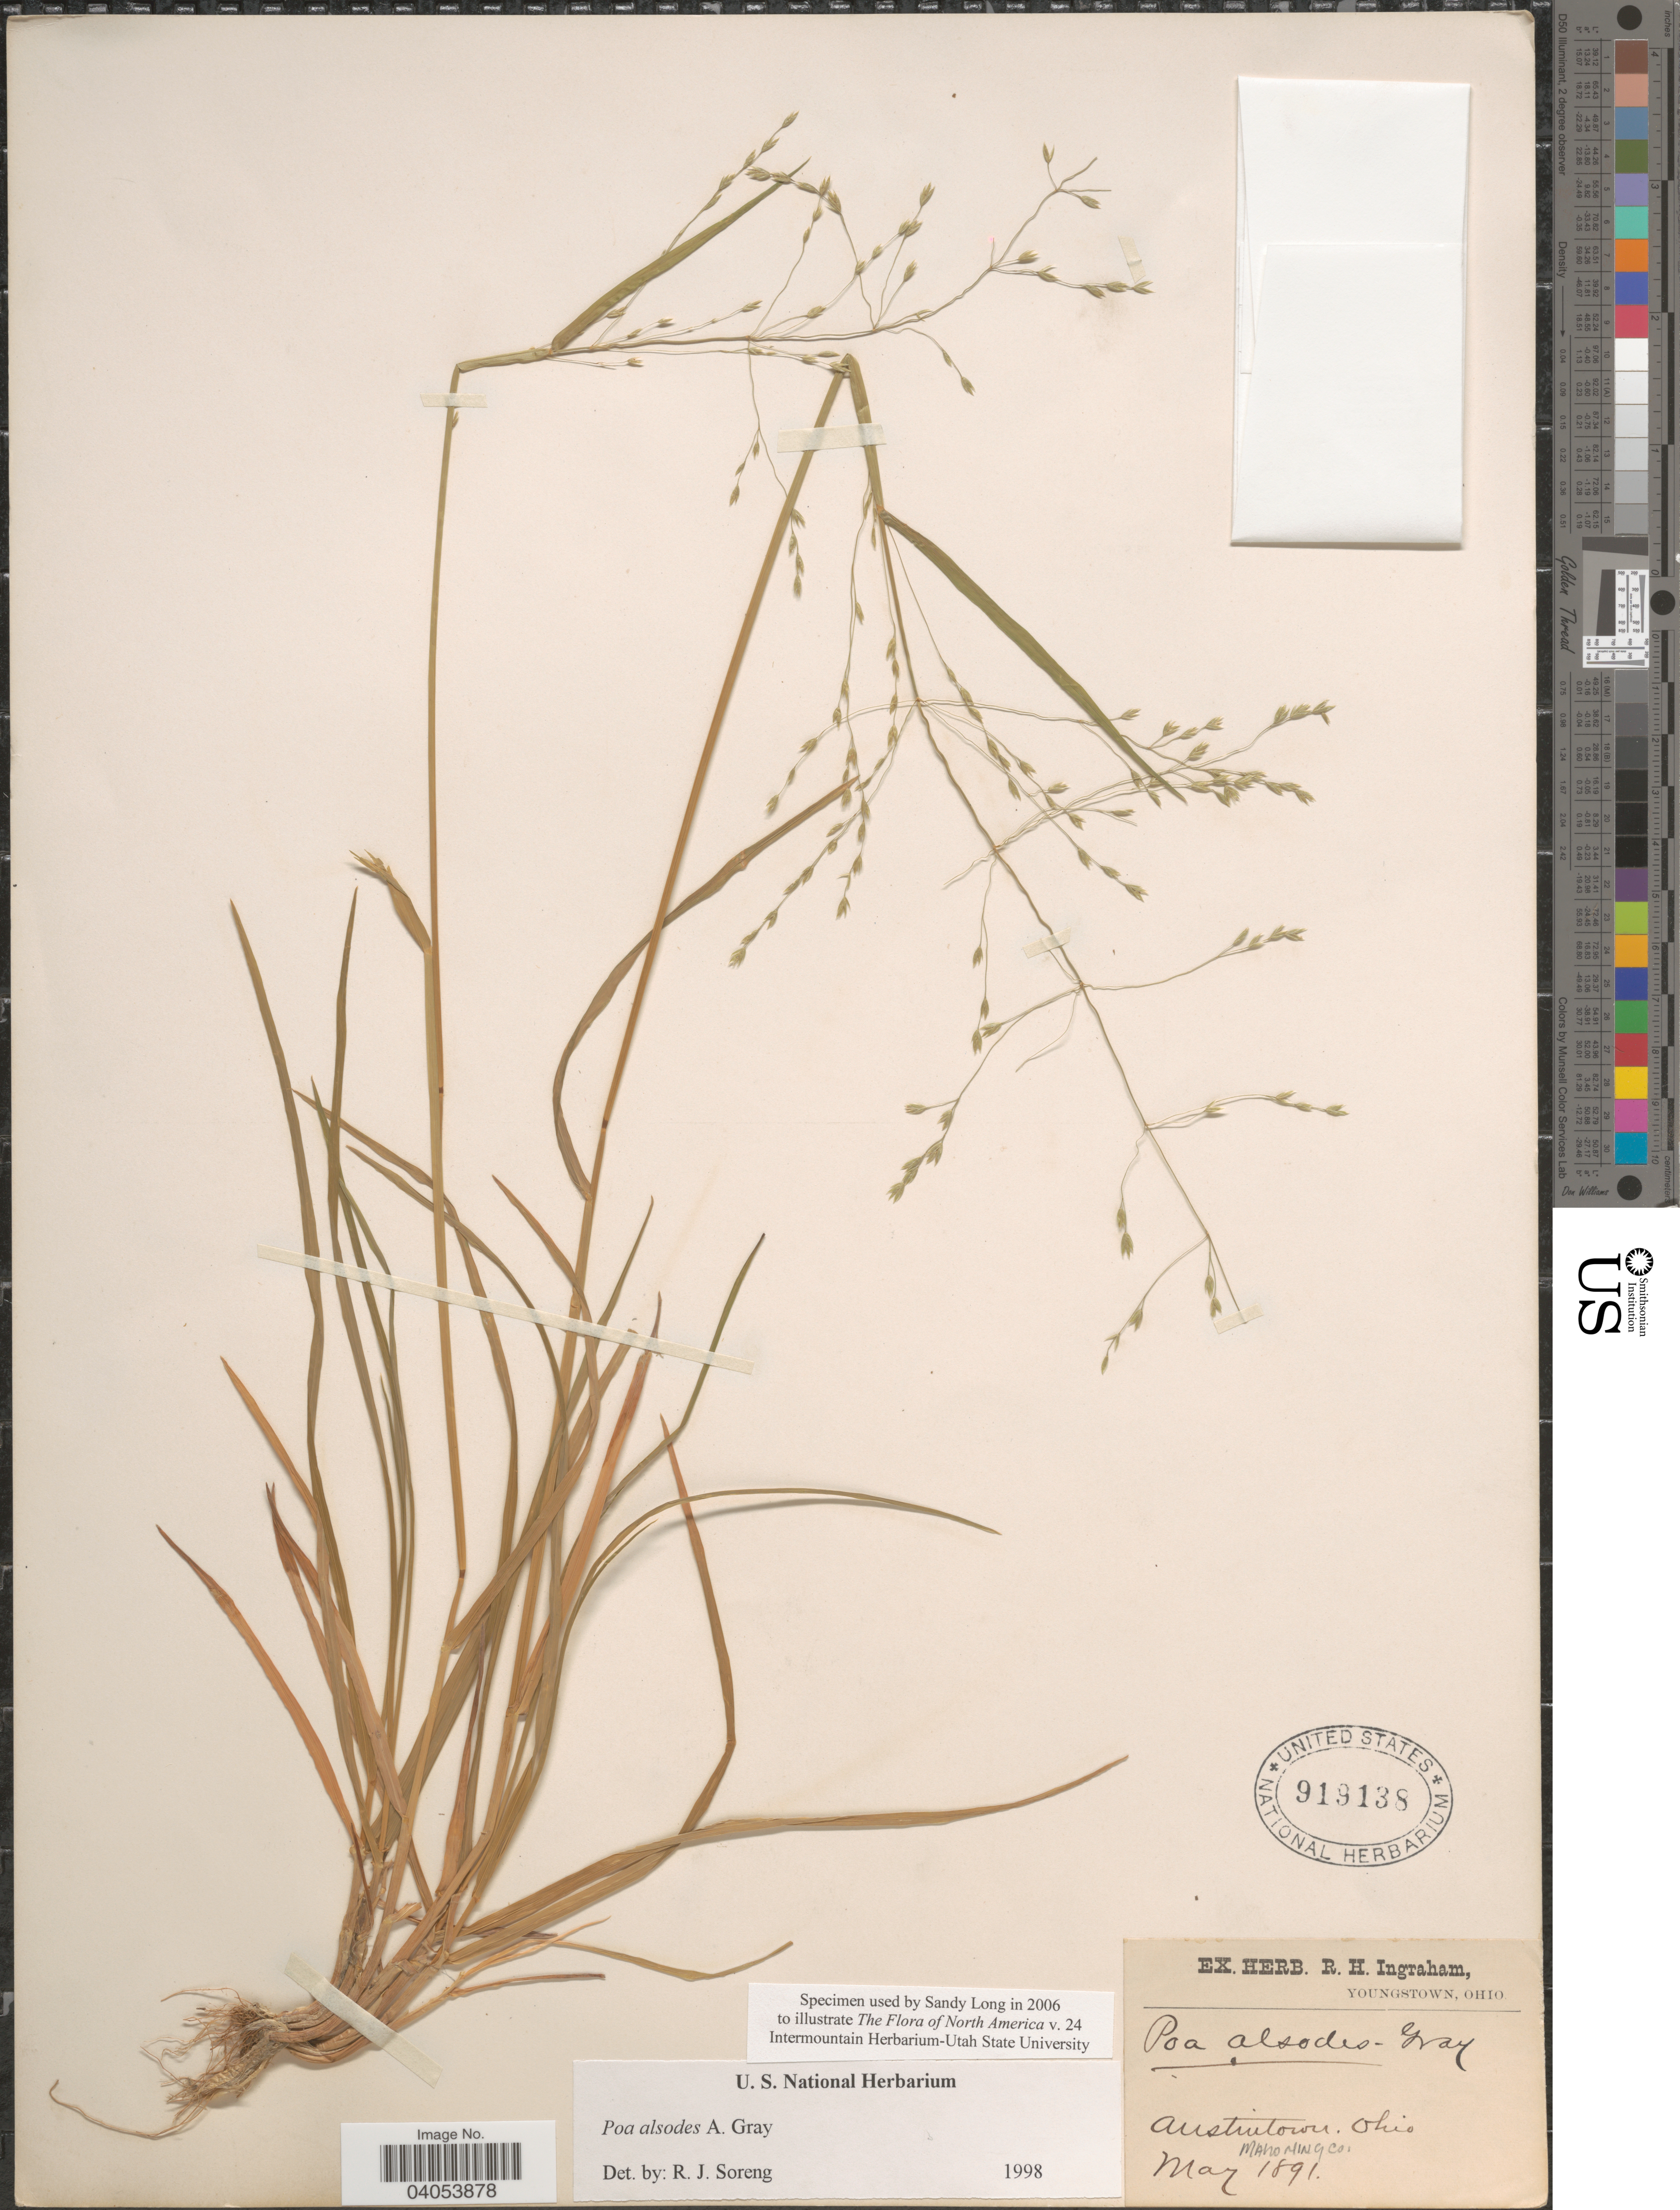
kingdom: Plantae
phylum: Tracheophyta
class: Liliopsida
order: Poales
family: Poaceae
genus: Poa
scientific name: Poa alsodes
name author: A. Gray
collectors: Ex herb. R. H. Ingraham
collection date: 1891-05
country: United States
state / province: Ohio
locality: Austintown. Mahoning co.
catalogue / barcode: US 919138